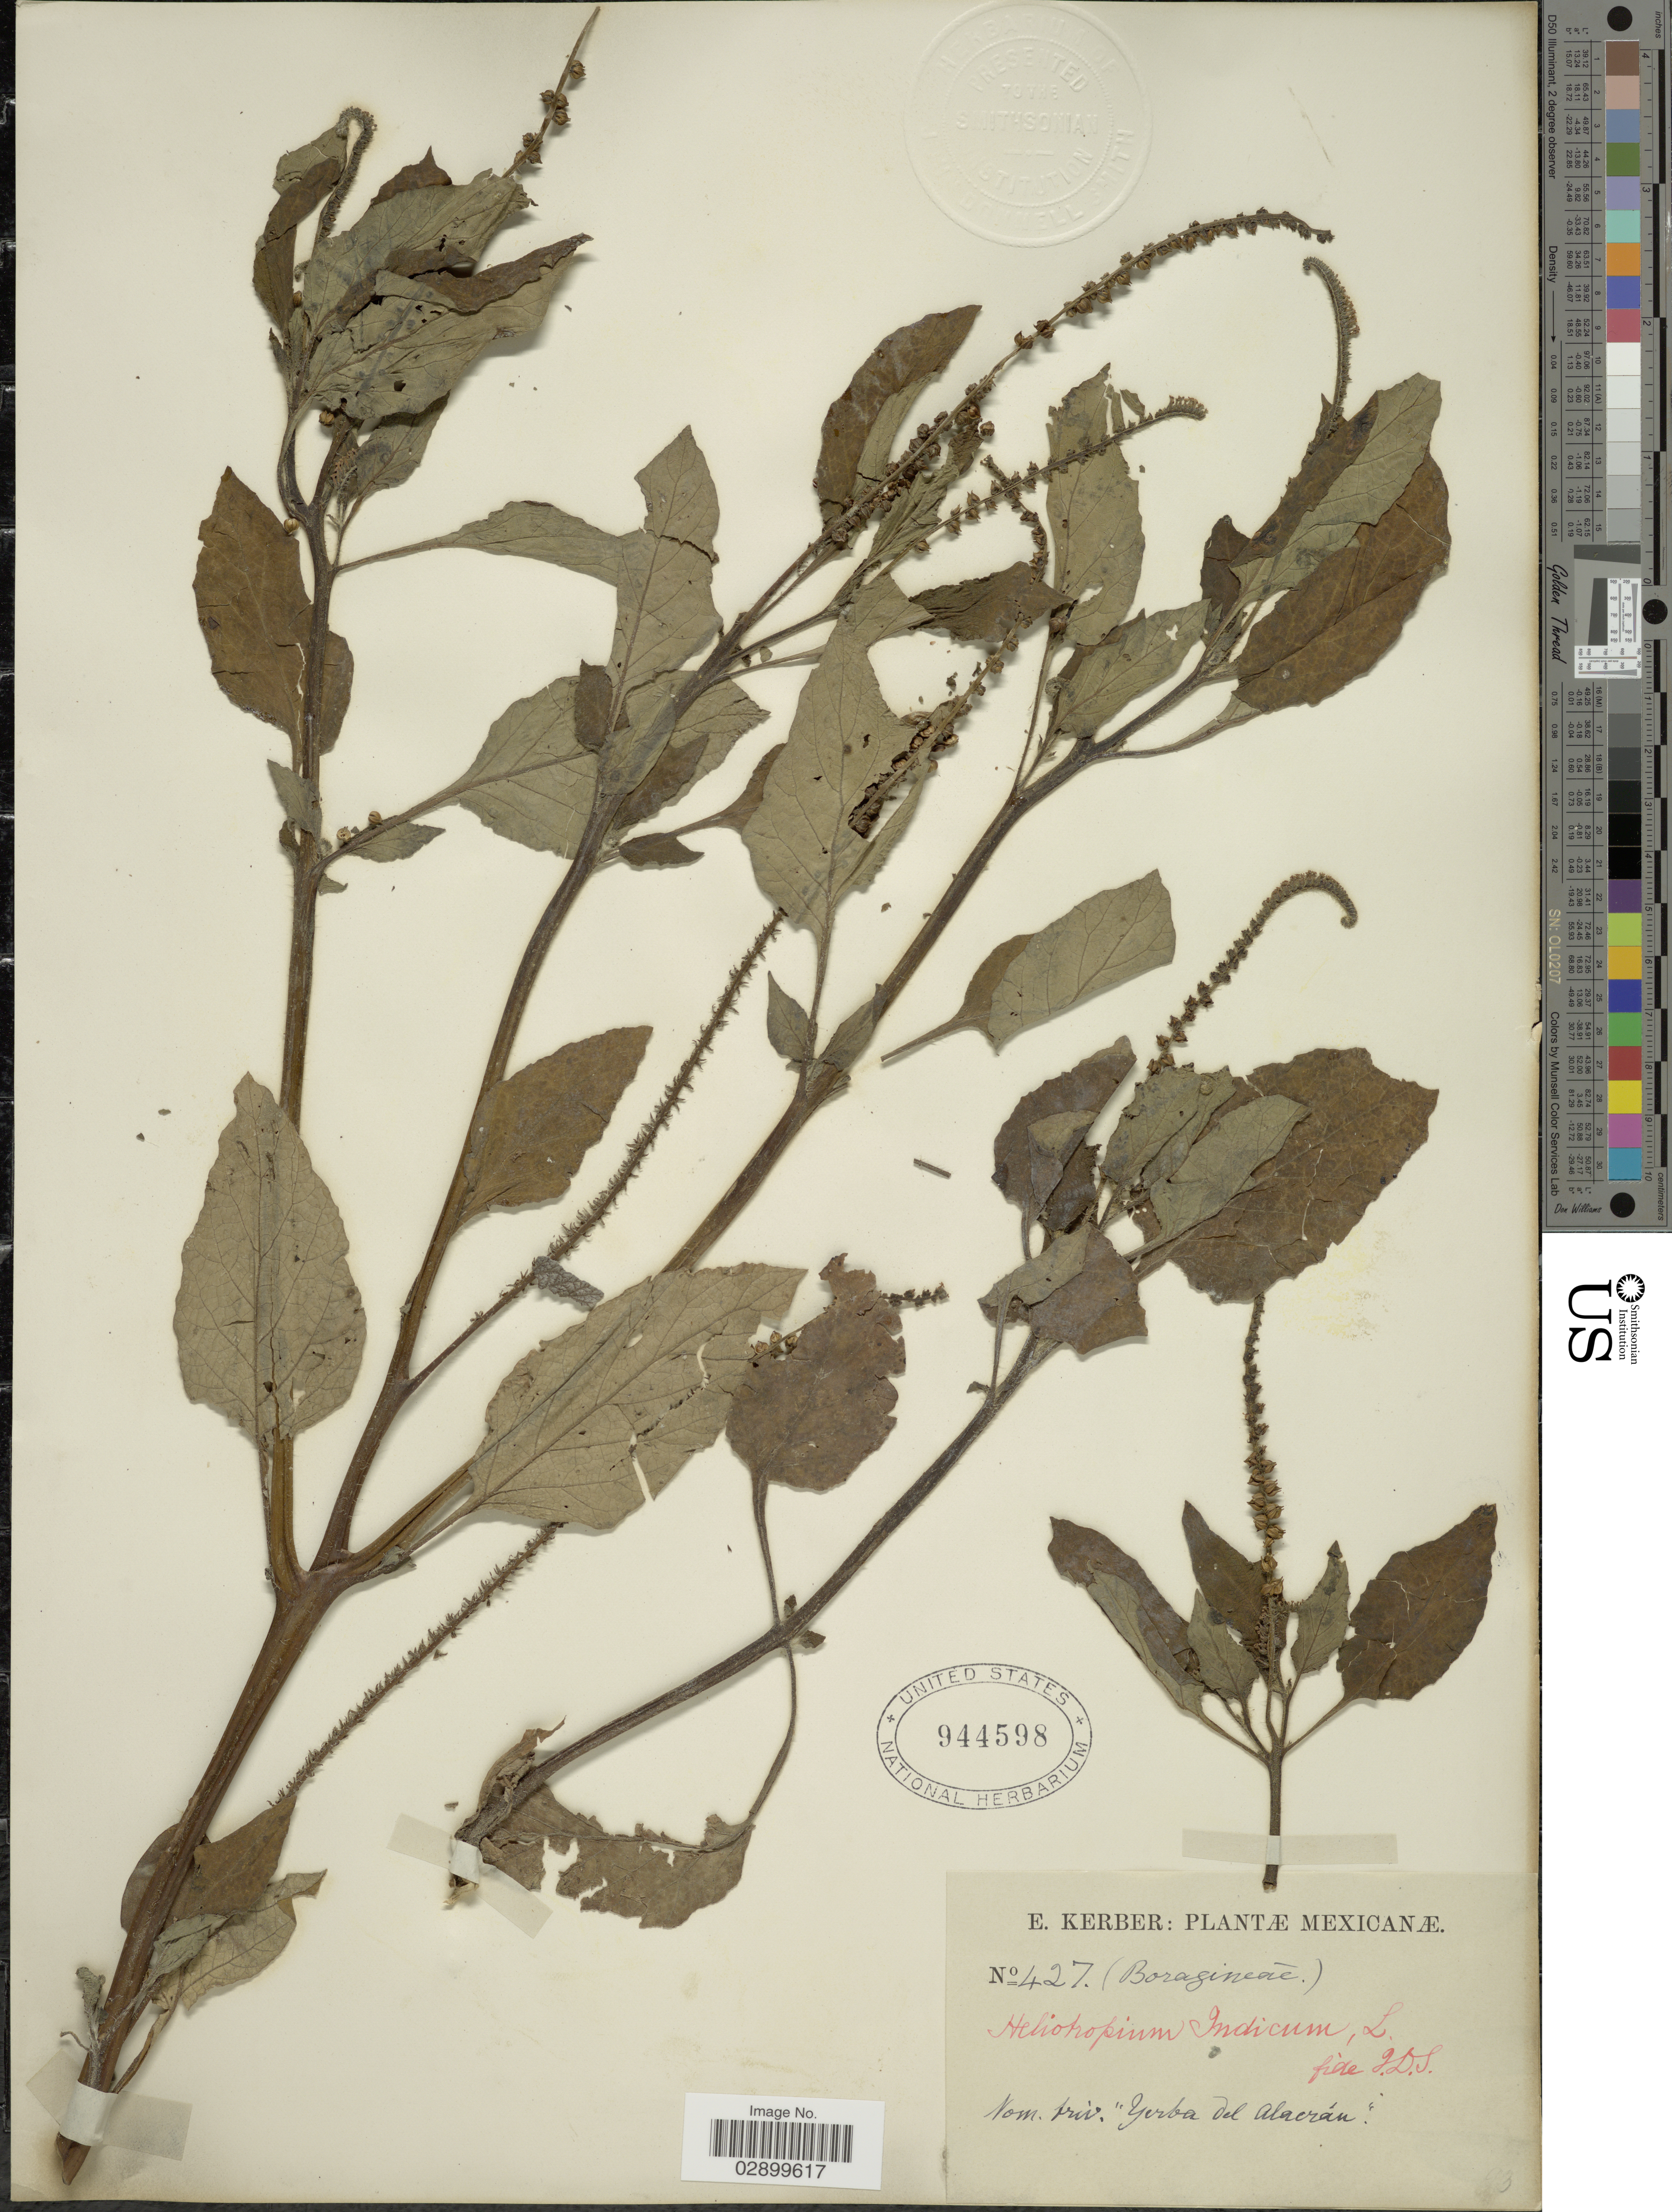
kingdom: Plantae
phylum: Tracheophyta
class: Magnoliopsida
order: Boraginales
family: Heliotropiaceae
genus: Heliotropium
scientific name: Heliotropium indicum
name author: L.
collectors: E. Kerber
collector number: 427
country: Mexico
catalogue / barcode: US 944598